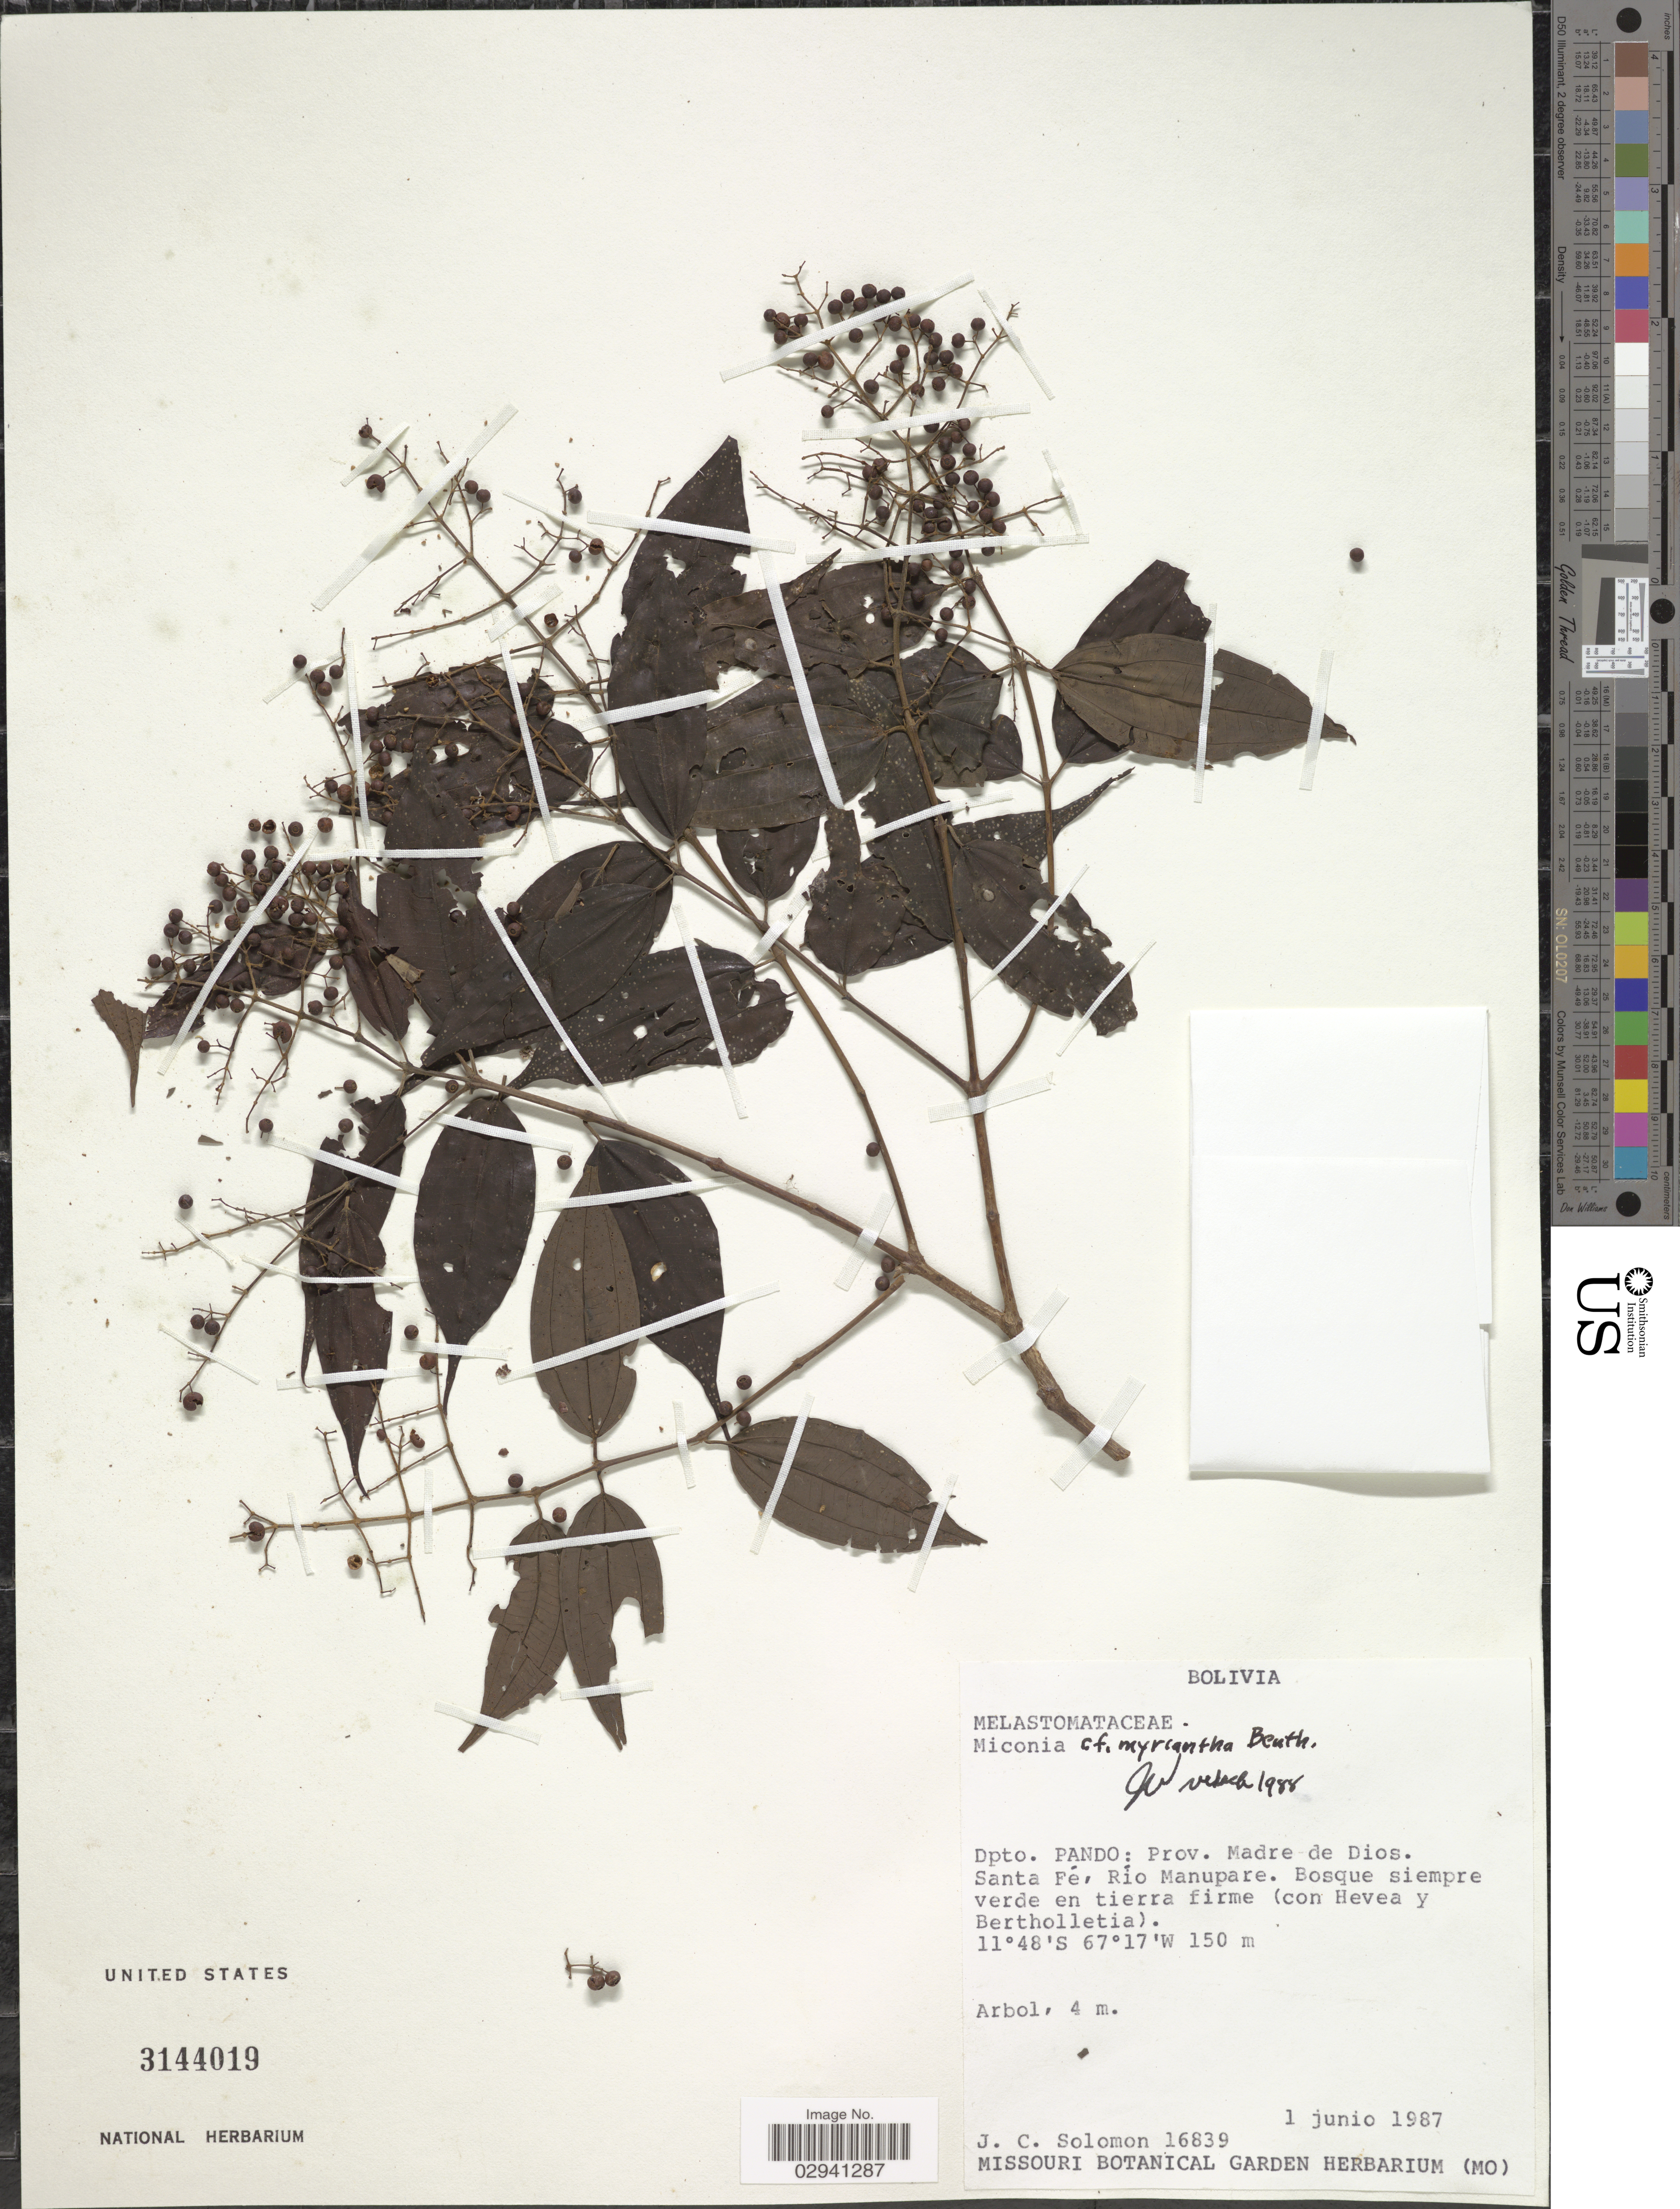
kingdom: Plantae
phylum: Tracheophyta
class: Magnoliopsida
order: Myrtales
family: Melastomataceae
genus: Miconia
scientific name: Miconia myriantha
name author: Benth.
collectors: J. C. Solomon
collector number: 16839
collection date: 1987-06-01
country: Bolivia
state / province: Pando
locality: Dpto. Pando: Prov. Madre de Dios. Santa Fé, Río Manupare.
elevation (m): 150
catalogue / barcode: US 3144019